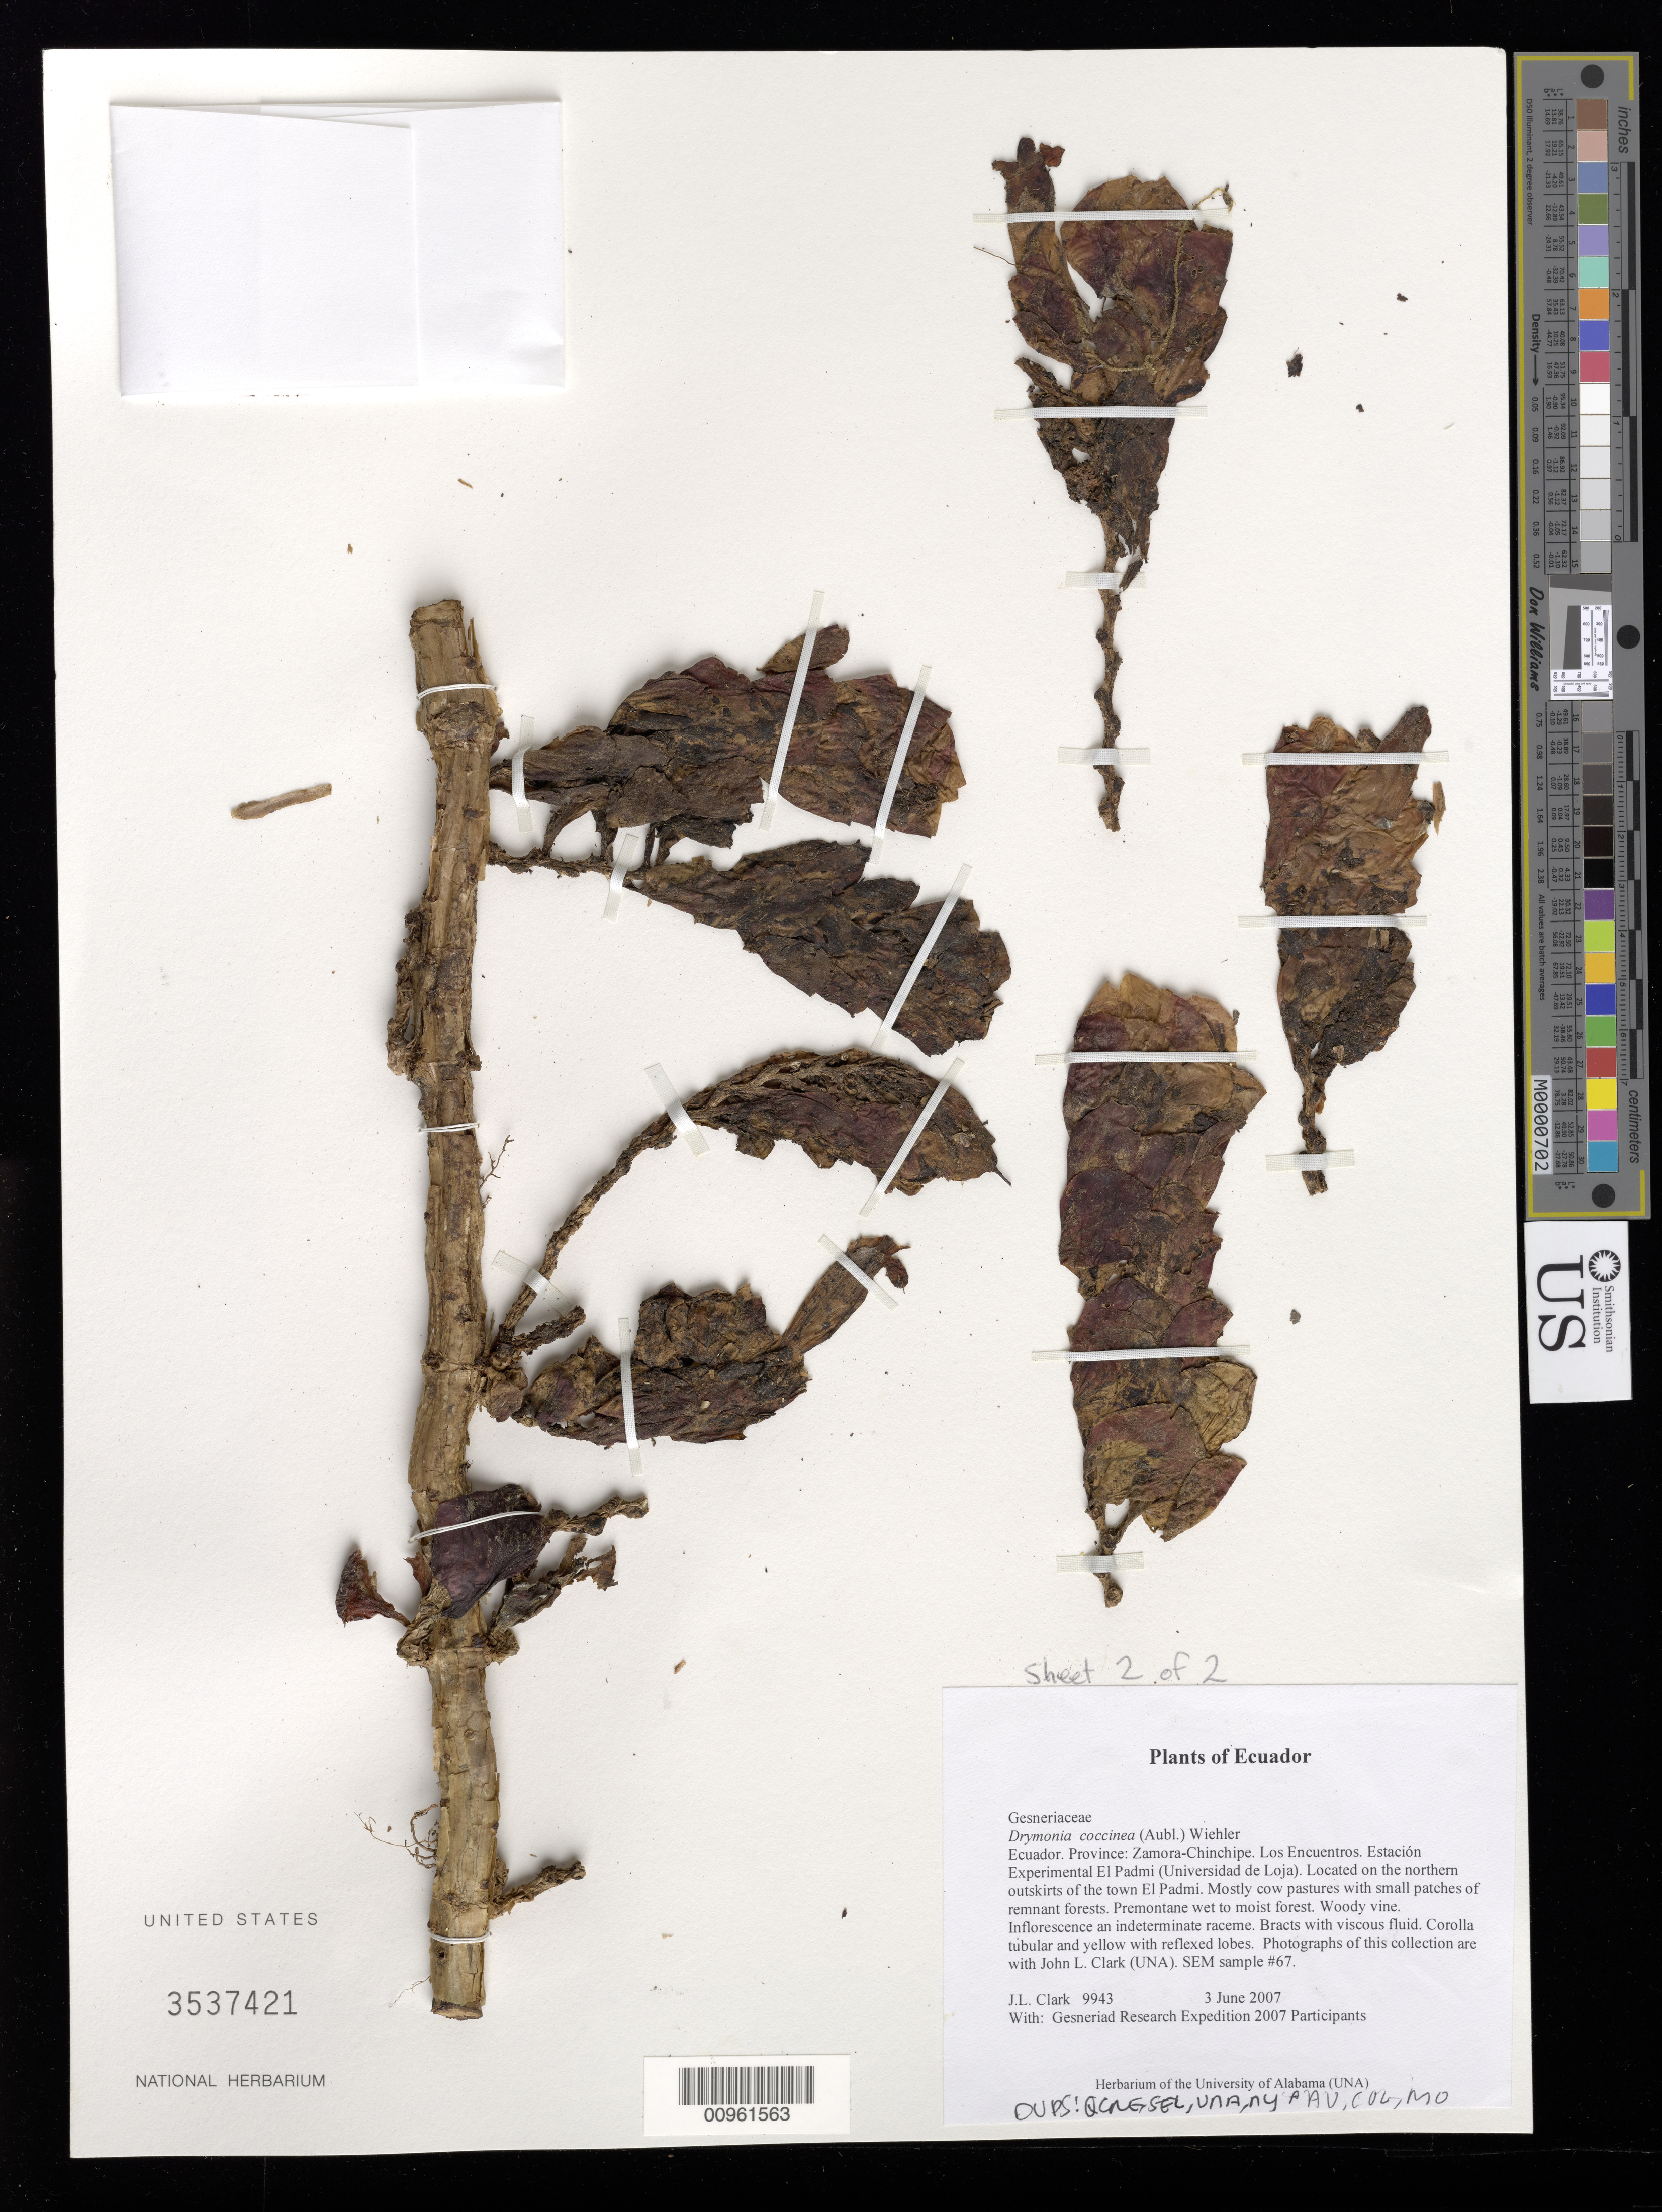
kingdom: Plantae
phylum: Tracheophyta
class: Magnoliopsida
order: Lamiales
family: Gesneriaceae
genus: Drymonia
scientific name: Drymonia clavijoae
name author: J.L. Clark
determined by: Skog, Laurence E.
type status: Holotype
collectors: J. L. Clark & Gesneriad Research Expedition 2007 Participants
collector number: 9943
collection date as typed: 03 Jun 2007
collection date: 2007-06-03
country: Ecuador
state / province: Zamora-Chinchipe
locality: Los Encuentros. Estación Experimental El Padmi (Universidad de Loja). Located on the northern outskirts of the town El Padmi. Mostly cow pastures with small patches of remnant forests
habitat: Premontane wet to moist forest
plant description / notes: Sheet 2 of 2; Sheet 1: USNM 3537420; BC 00961562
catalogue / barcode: US 3537421